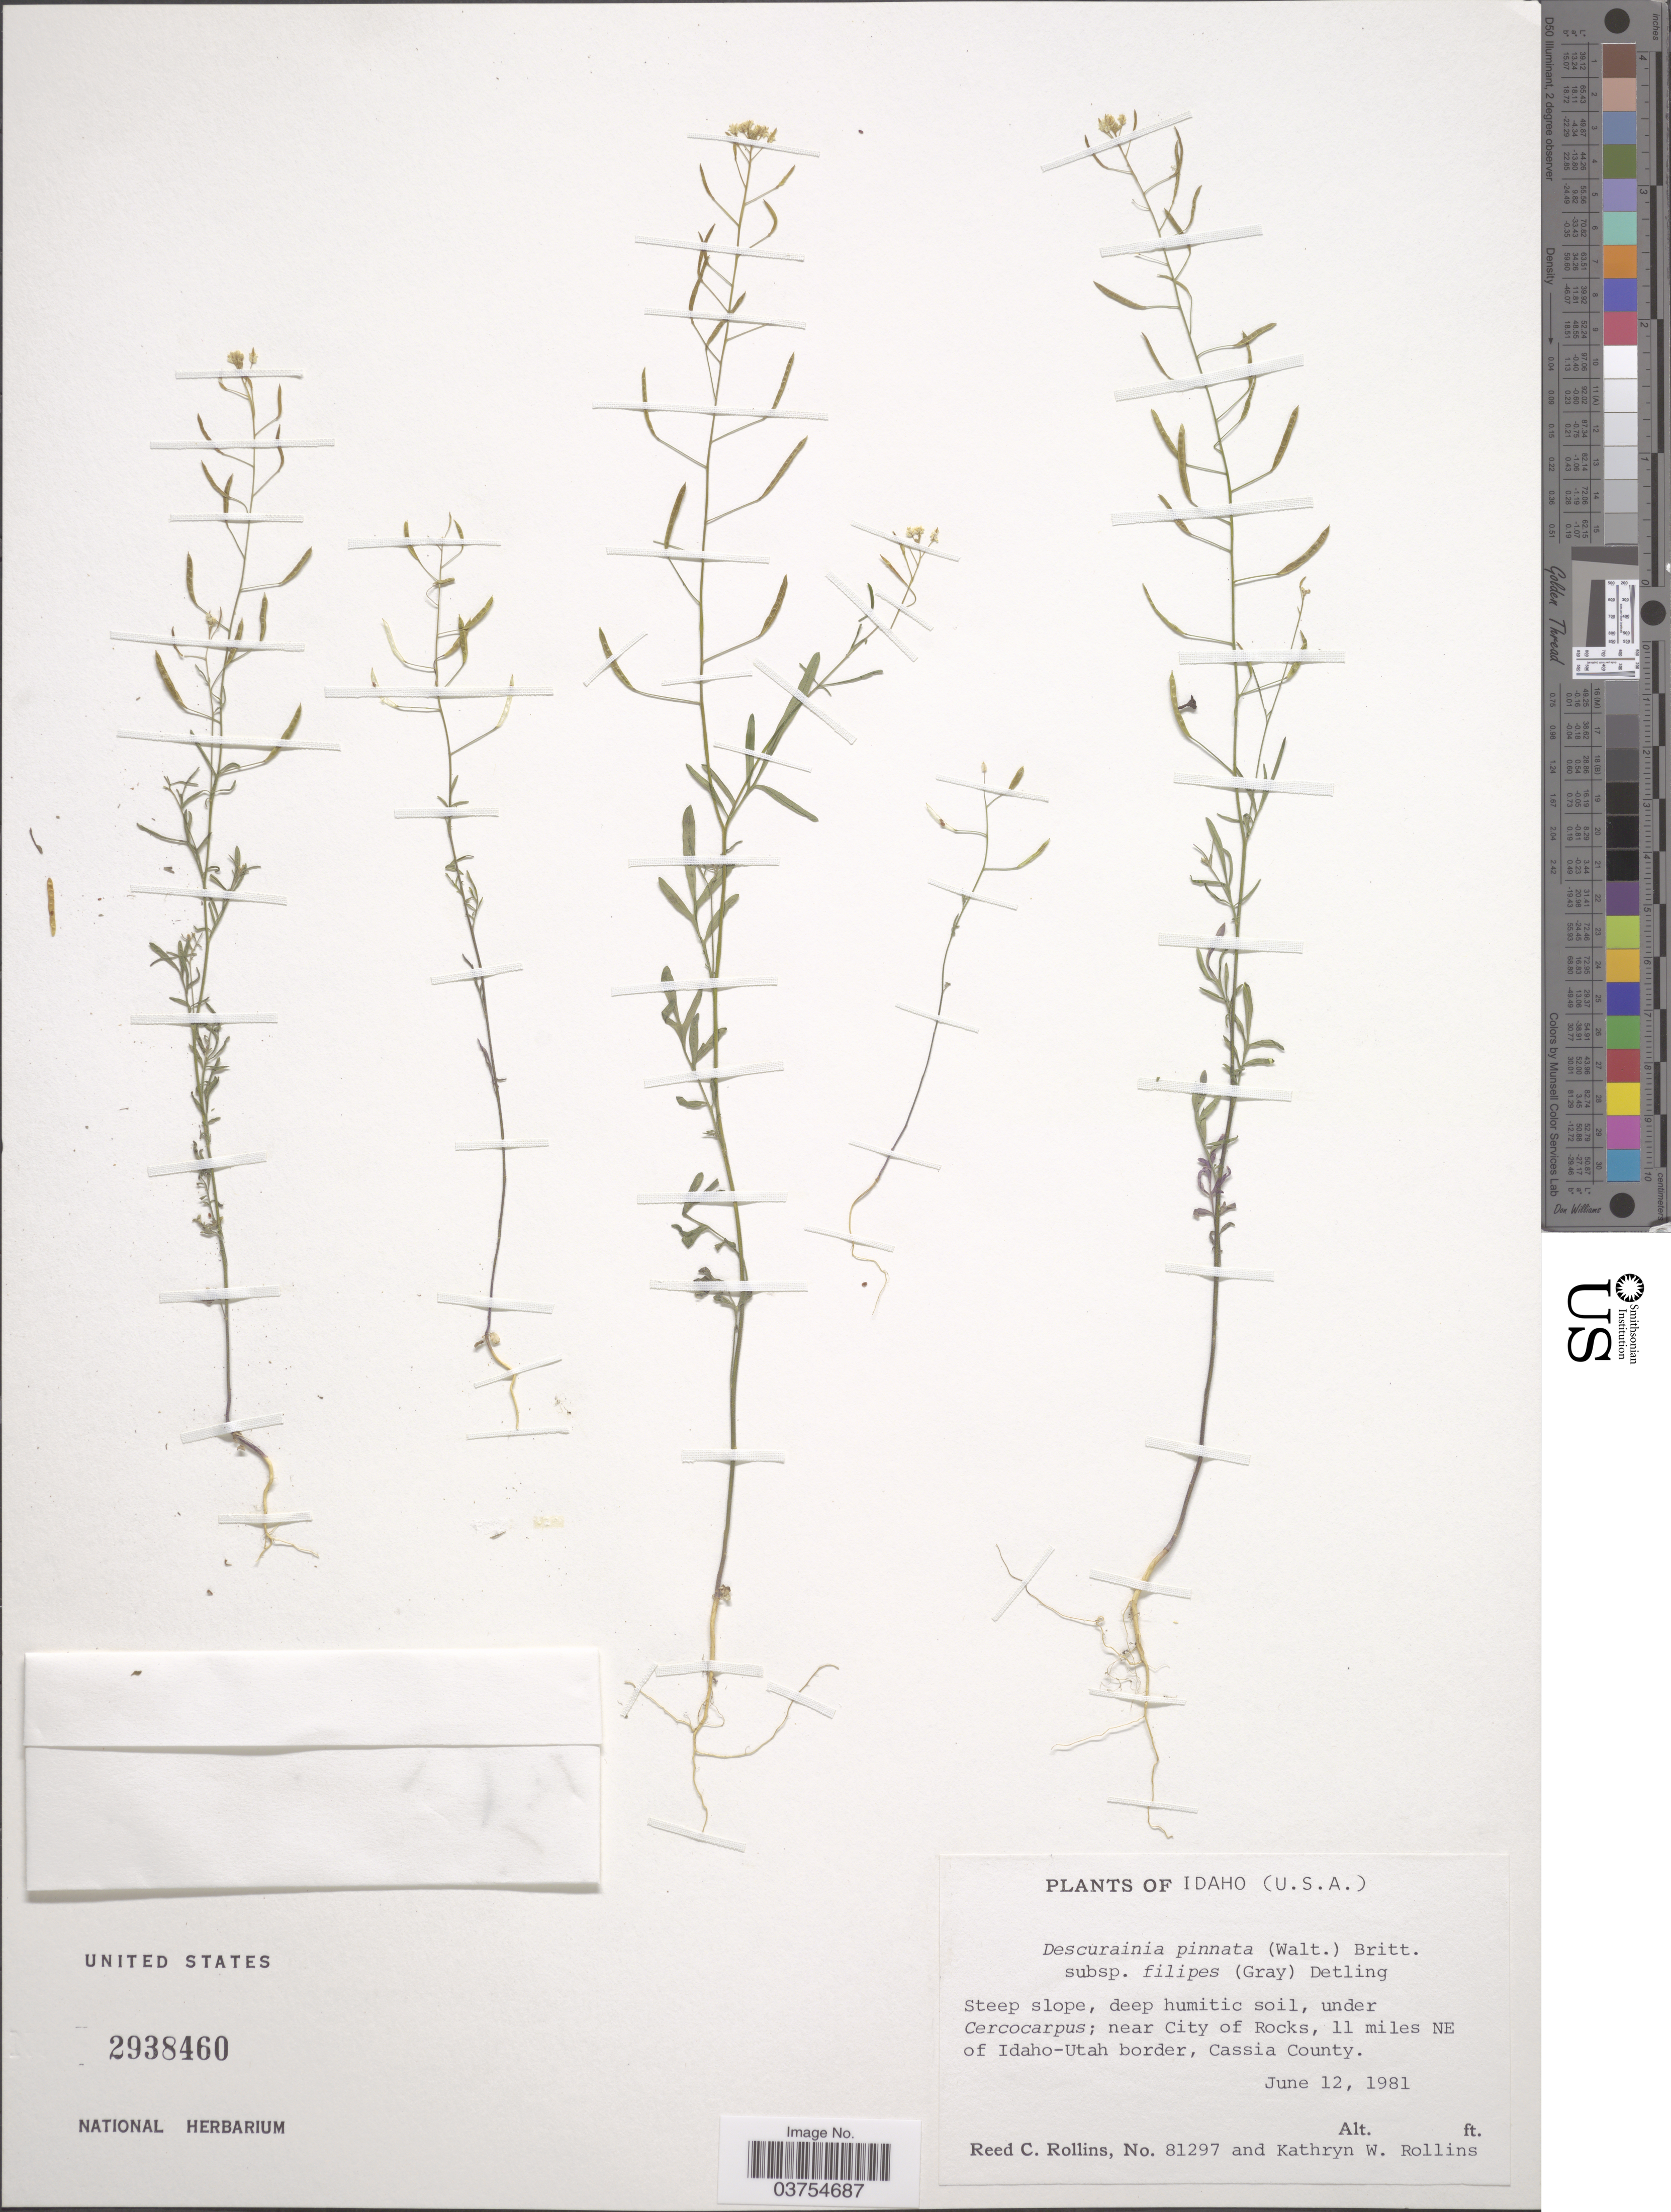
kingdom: Plantae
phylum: Tracheophyta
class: Magnoliopsida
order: Brassicales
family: Brassicaceae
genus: Descurainia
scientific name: Descurainia pinnata subsp. filipes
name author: (A. Gray) Detling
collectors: R. C. Rollins & K. W. Rollins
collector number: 81297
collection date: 1981-06-12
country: United States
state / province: Idaho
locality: Near City of Rocks, 11 miles NE of Idaho- Utah border, Cassia County.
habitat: steep slope, deep humitic soil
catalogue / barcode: US 2938460